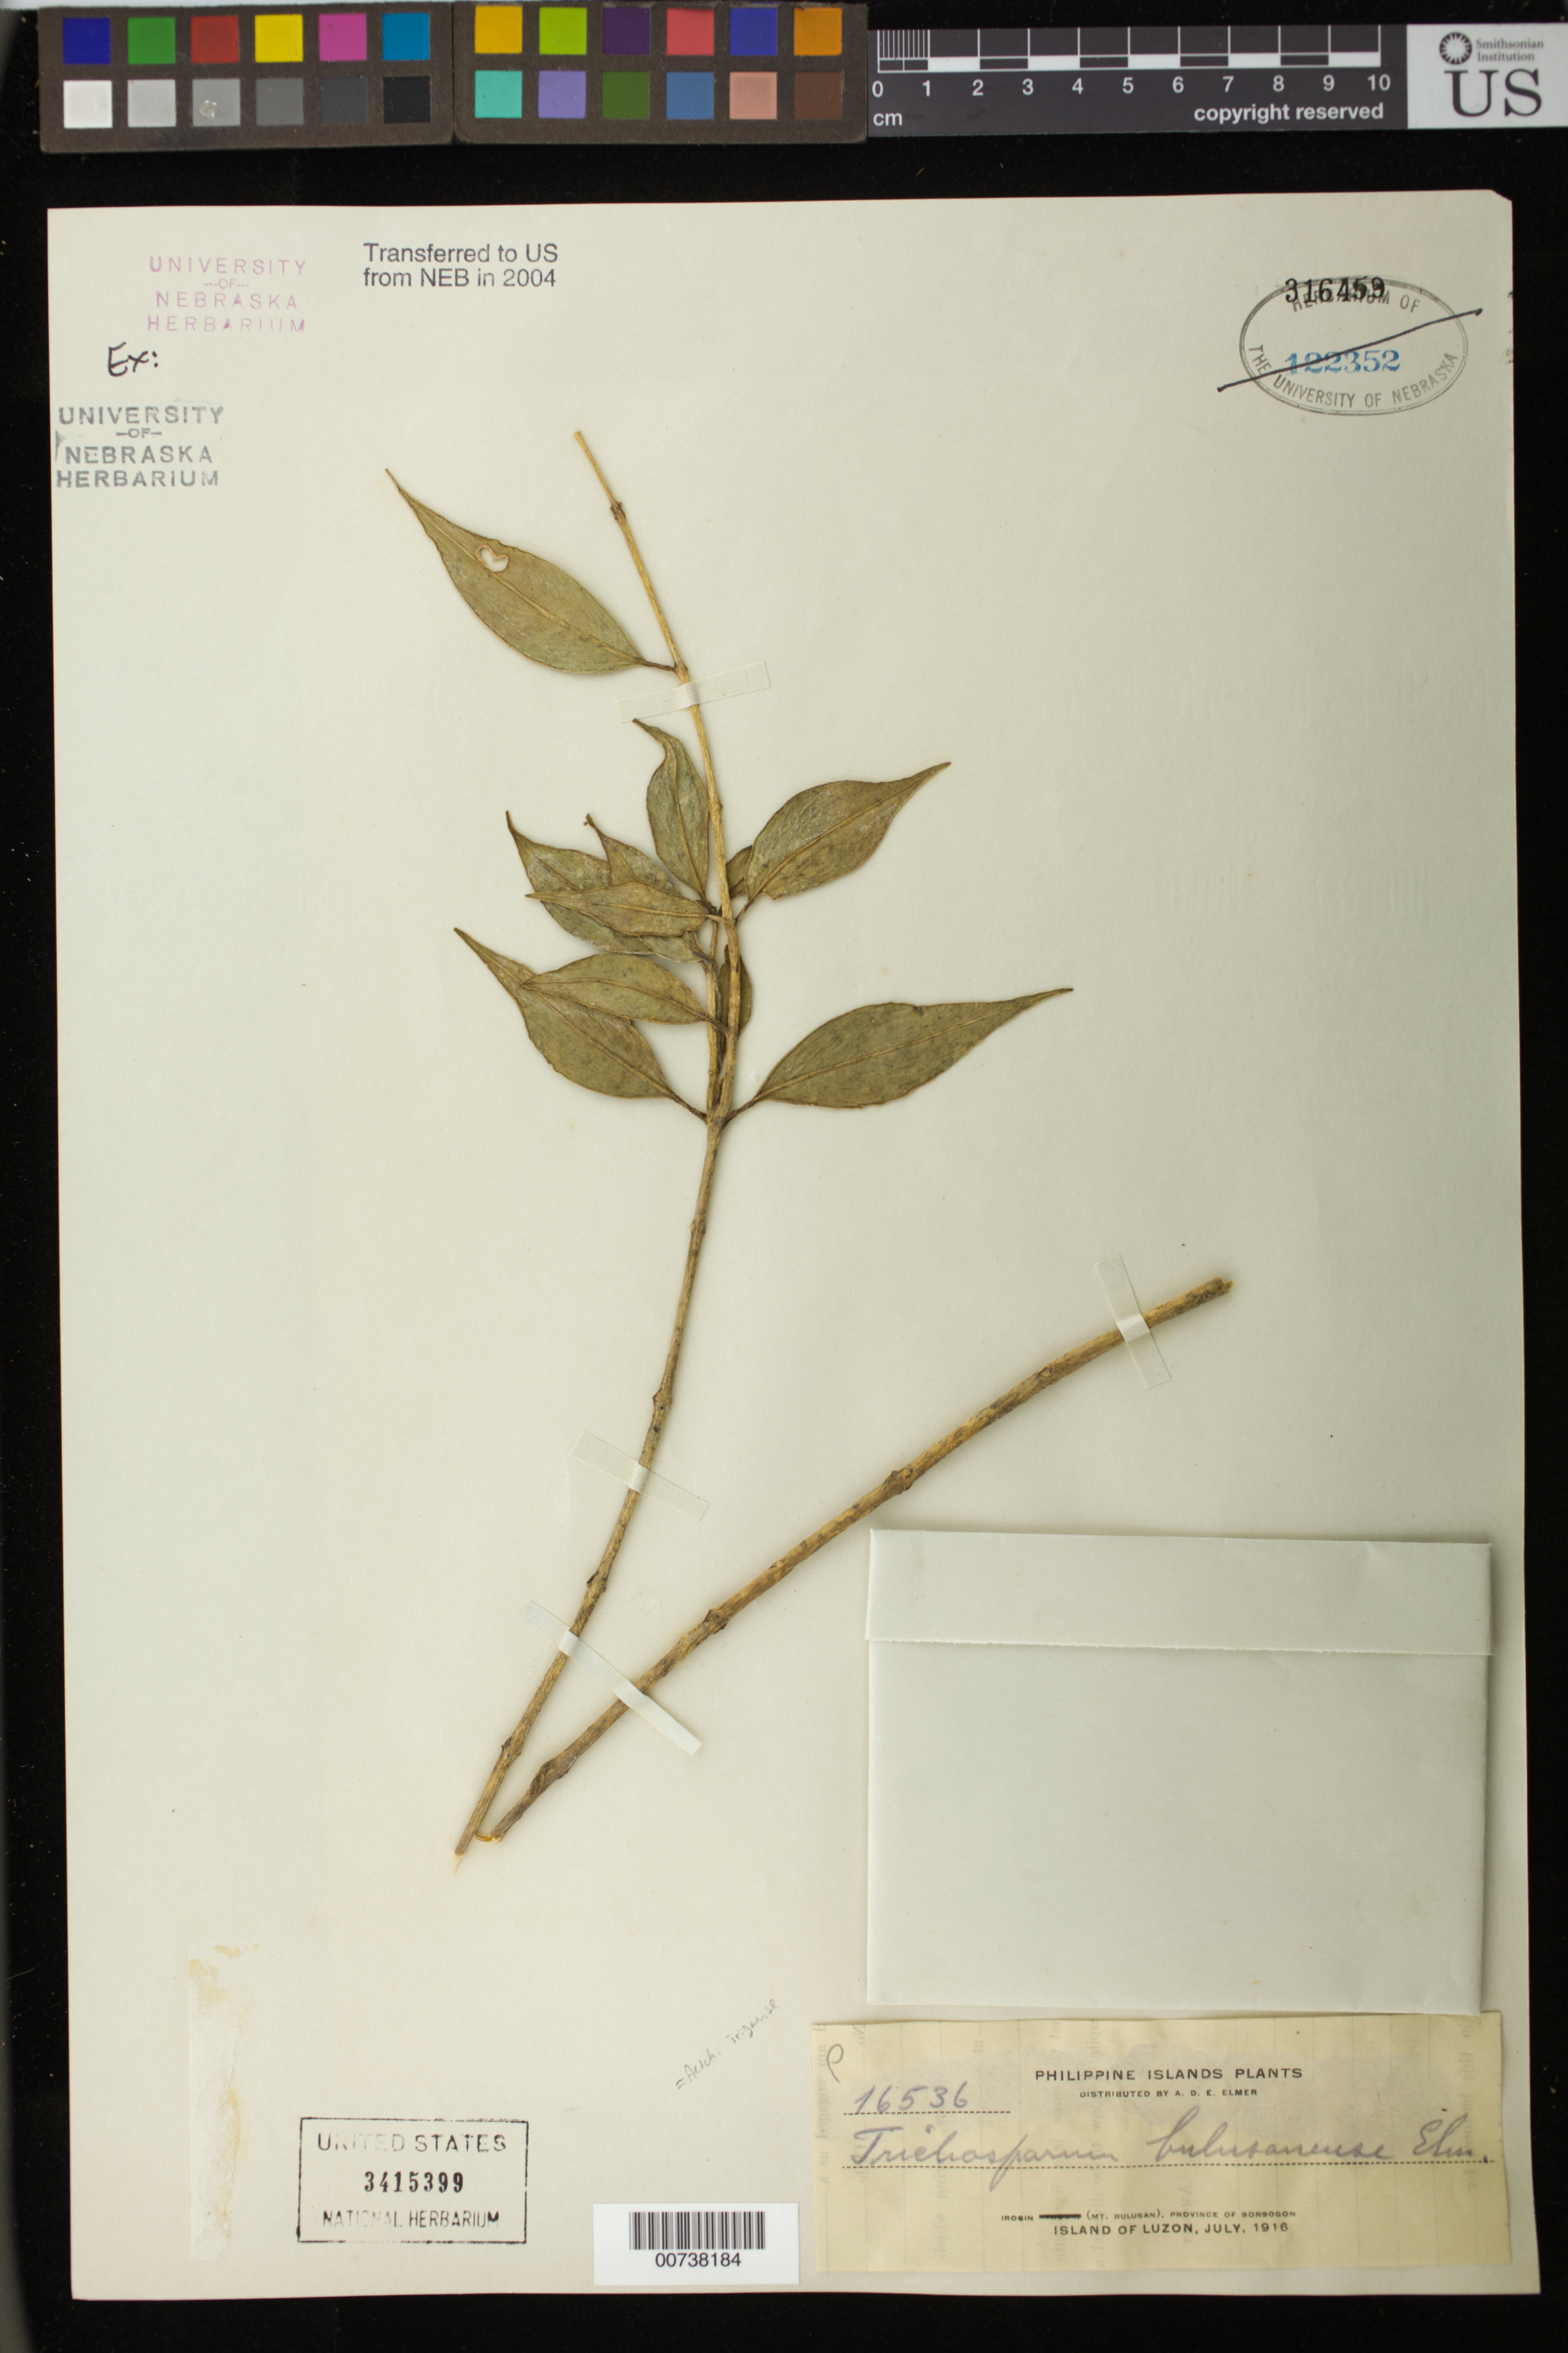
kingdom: Plantae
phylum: Tracheophyta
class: Magnoliopsida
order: Lamiales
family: Gesneriaceae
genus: Aeschynanthus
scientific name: Aeschynanthus irigaensis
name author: (Merr.) B.L. Burtt & P. Woods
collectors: A. D. E. Elmer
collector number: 16536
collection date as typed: Jul 1916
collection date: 1916-07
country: Philippines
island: Luzon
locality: Irosin (Mt. Bulusan), Province of Sorsogon, Island of Luzon.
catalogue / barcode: US 3415399